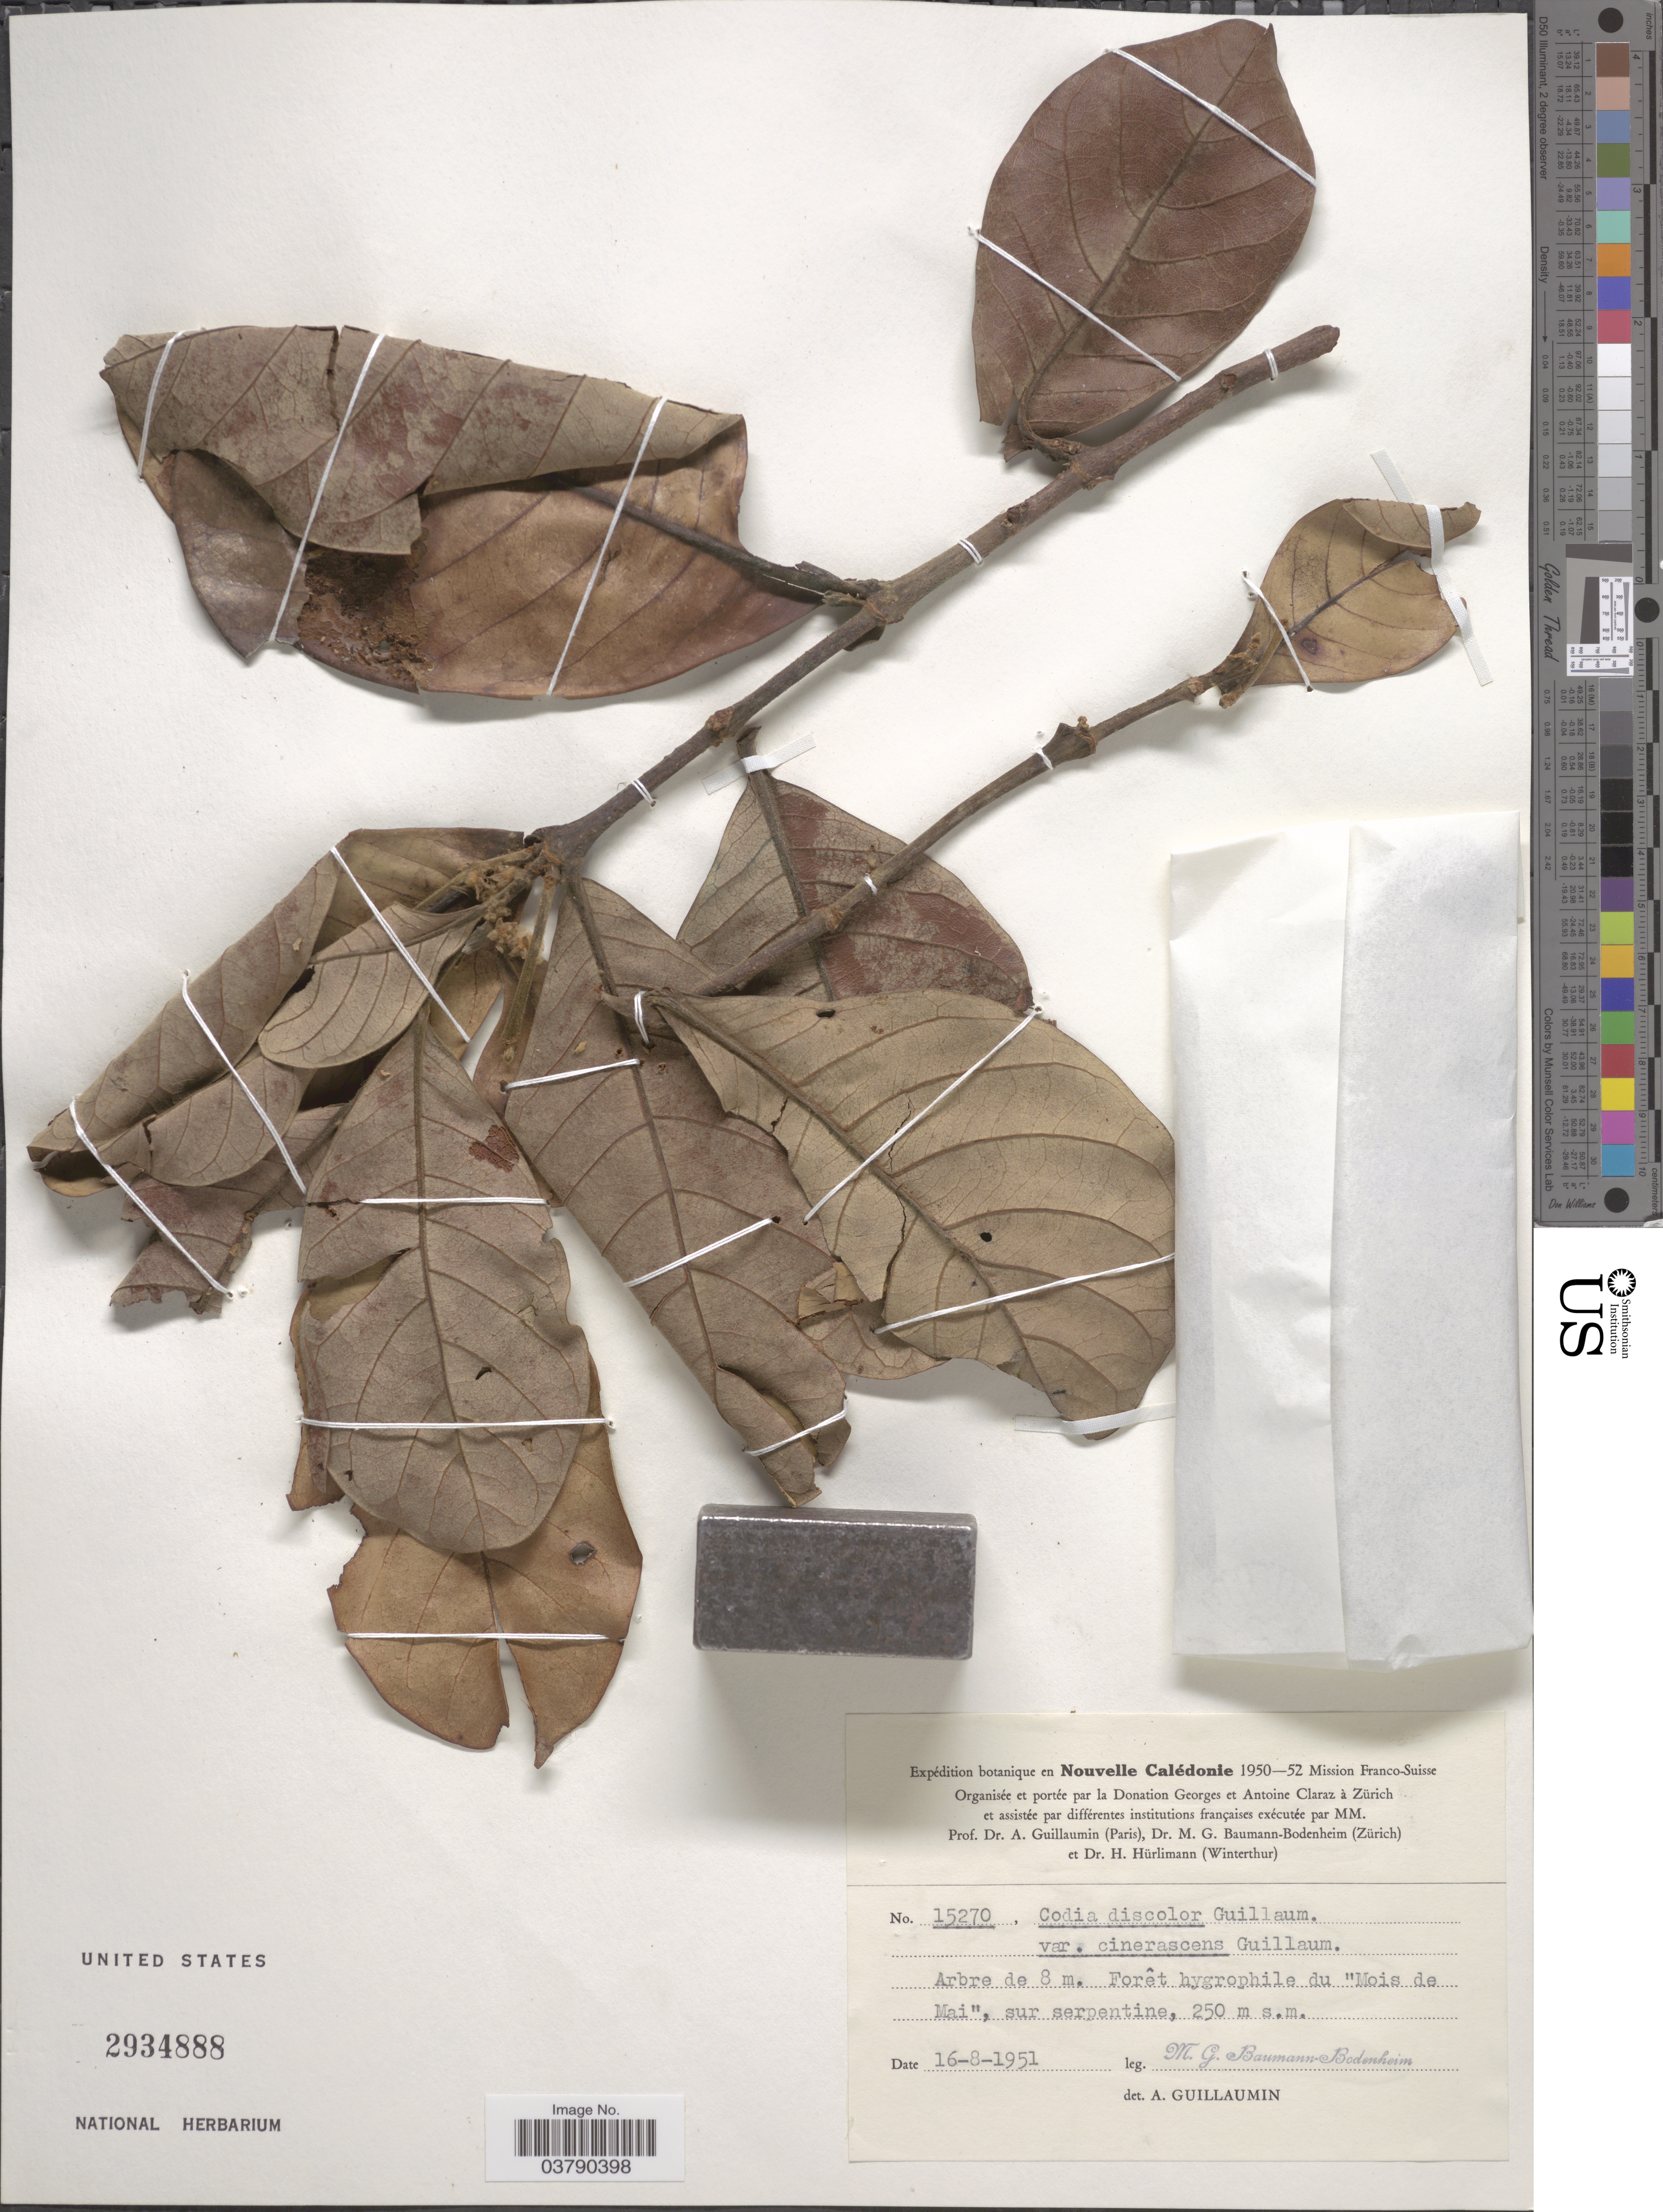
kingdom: Plantae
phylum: Tracheophyta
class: Magnoliopsida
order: Oxalidales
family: Cunoniaceae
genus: Codia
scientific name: Codia albifrons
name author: (Brongn. ex Schinz & Guillaumin) Baker f.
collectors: M. G. Baumann-Bodenheim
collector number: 15270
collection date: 1951-08-16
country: New Caledonia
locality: Mois de Mai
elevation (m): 250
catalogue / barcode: US 2934888